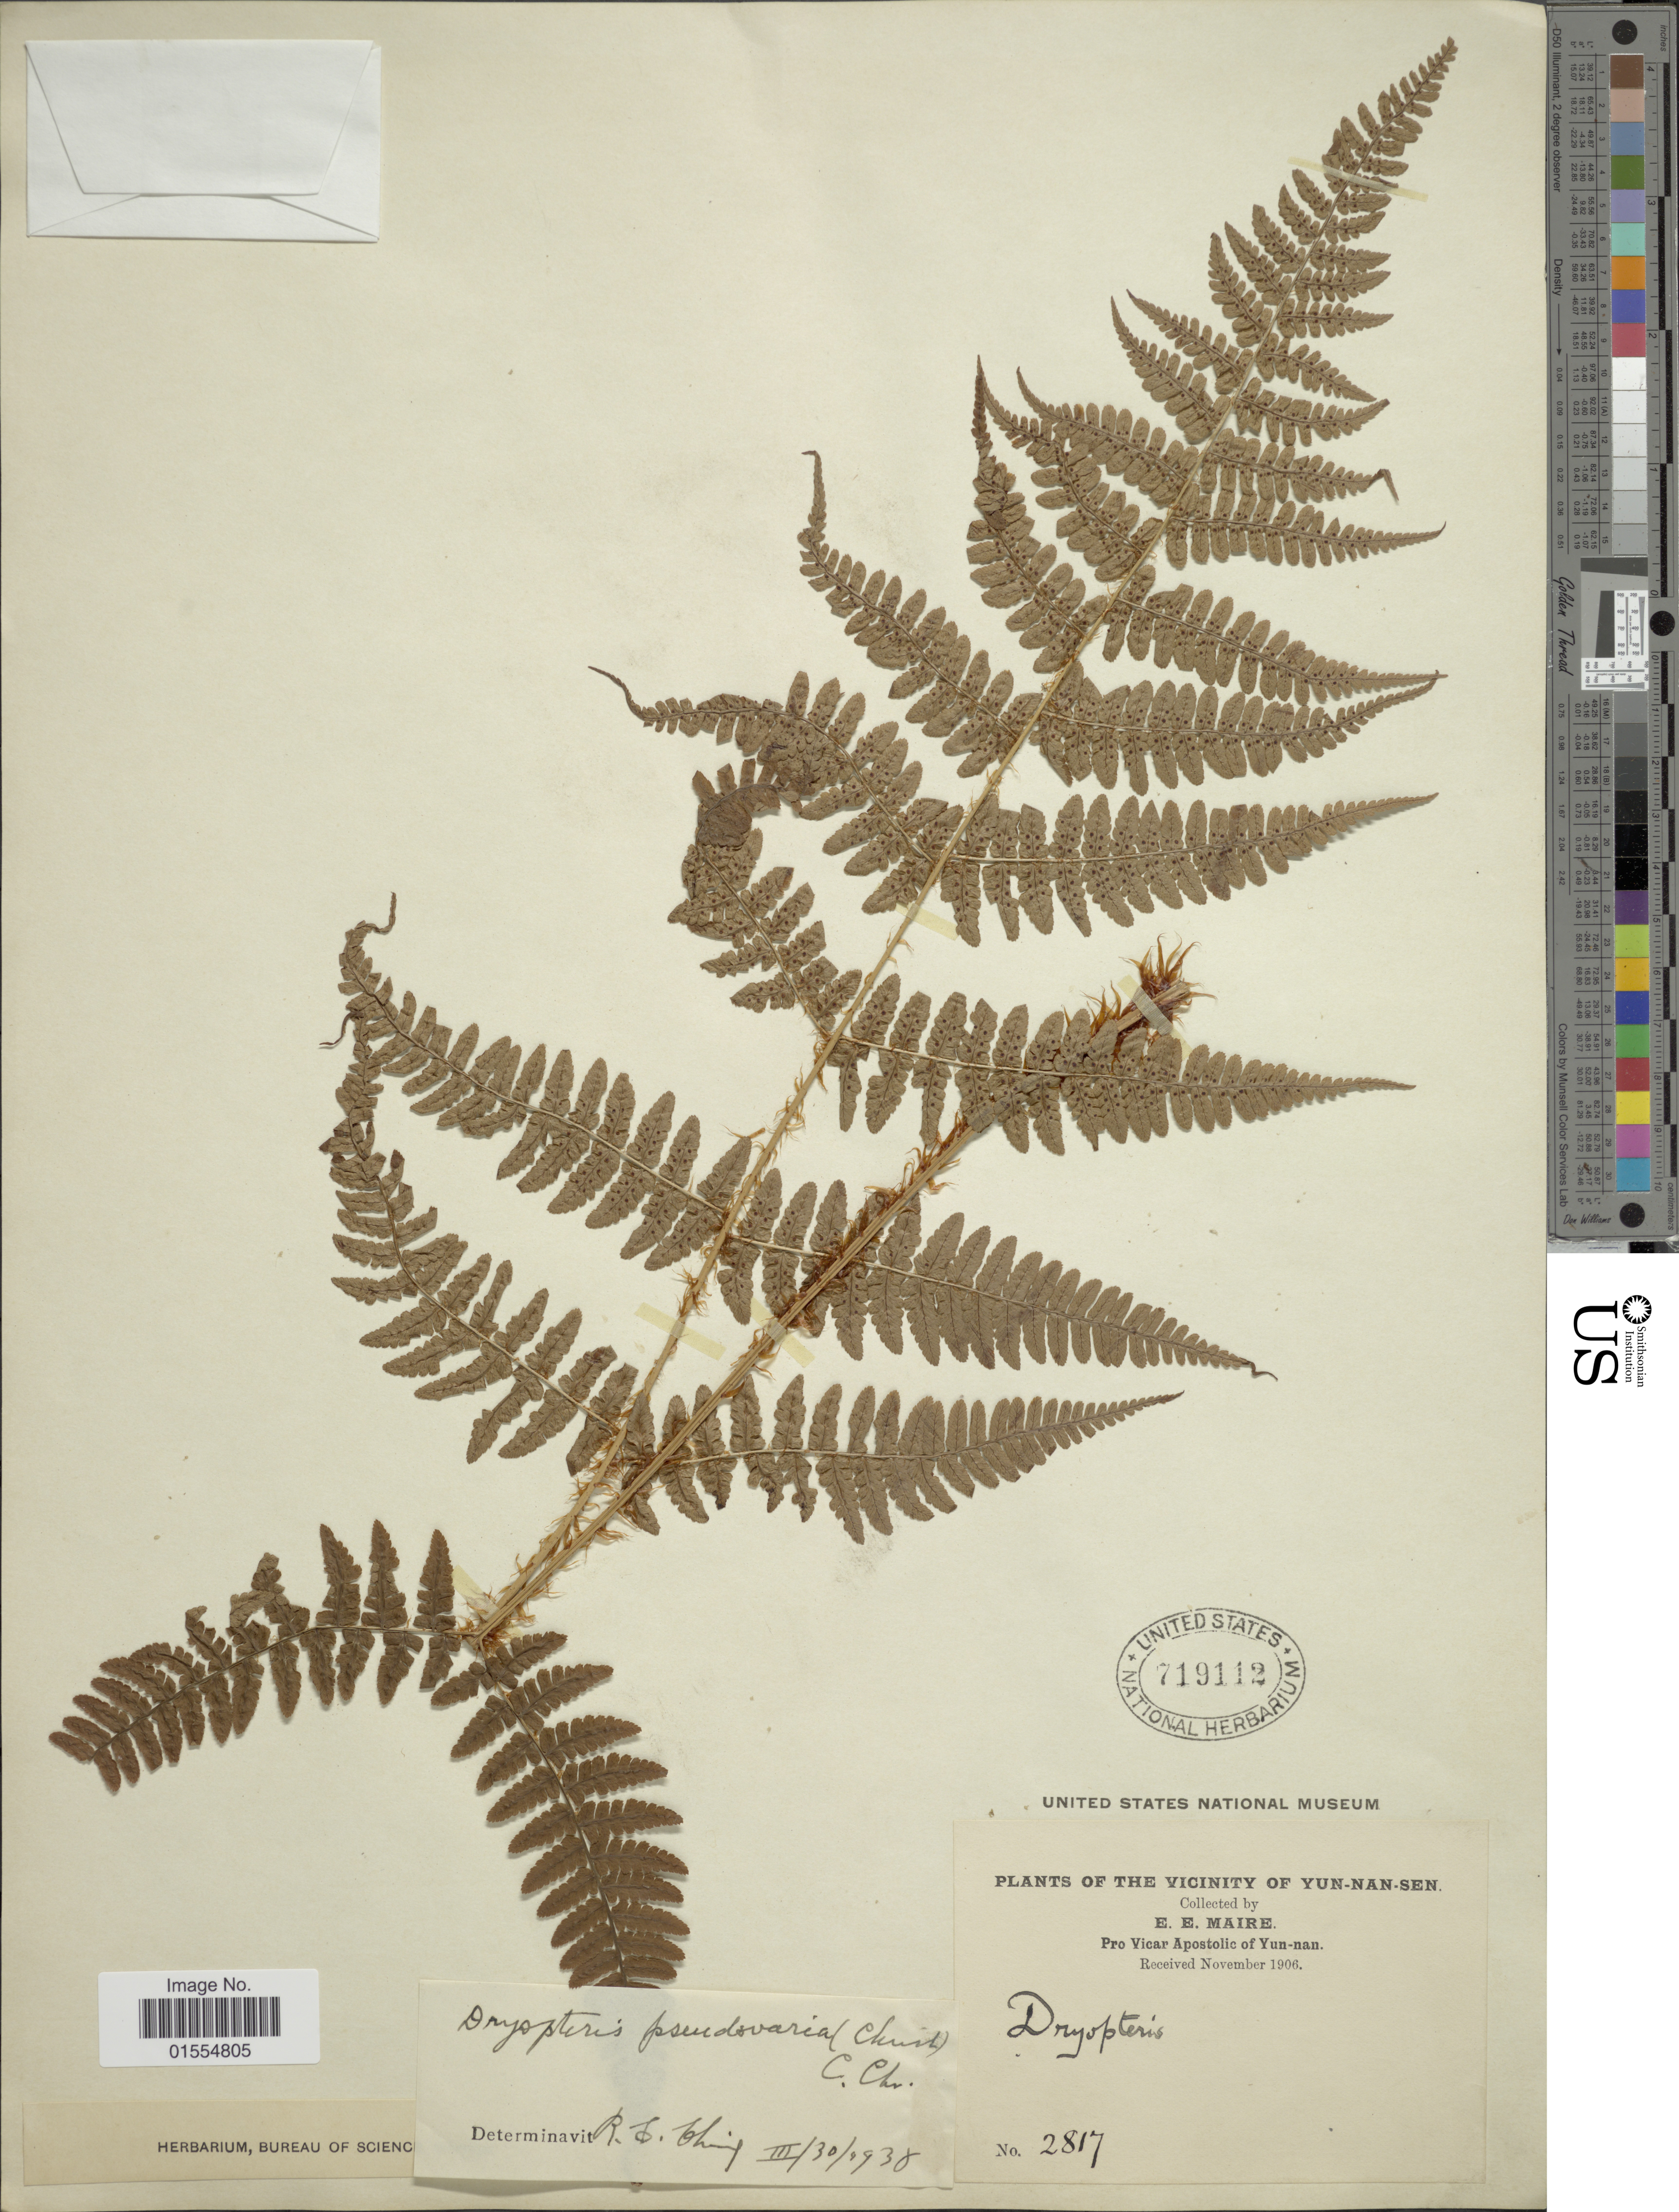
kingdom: Plantae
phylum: Tracheophyta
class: Polypodiopsida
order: Polypodiales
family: Dryopteridaceae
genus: Dryopteris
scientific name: Dryopteris pseudovaria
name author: (Christ) C. Chr.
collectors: E. E. Maire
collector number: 2817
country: China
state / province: Yunnan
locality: Vicinity of Yun-nan-sen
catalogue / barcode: US 719112